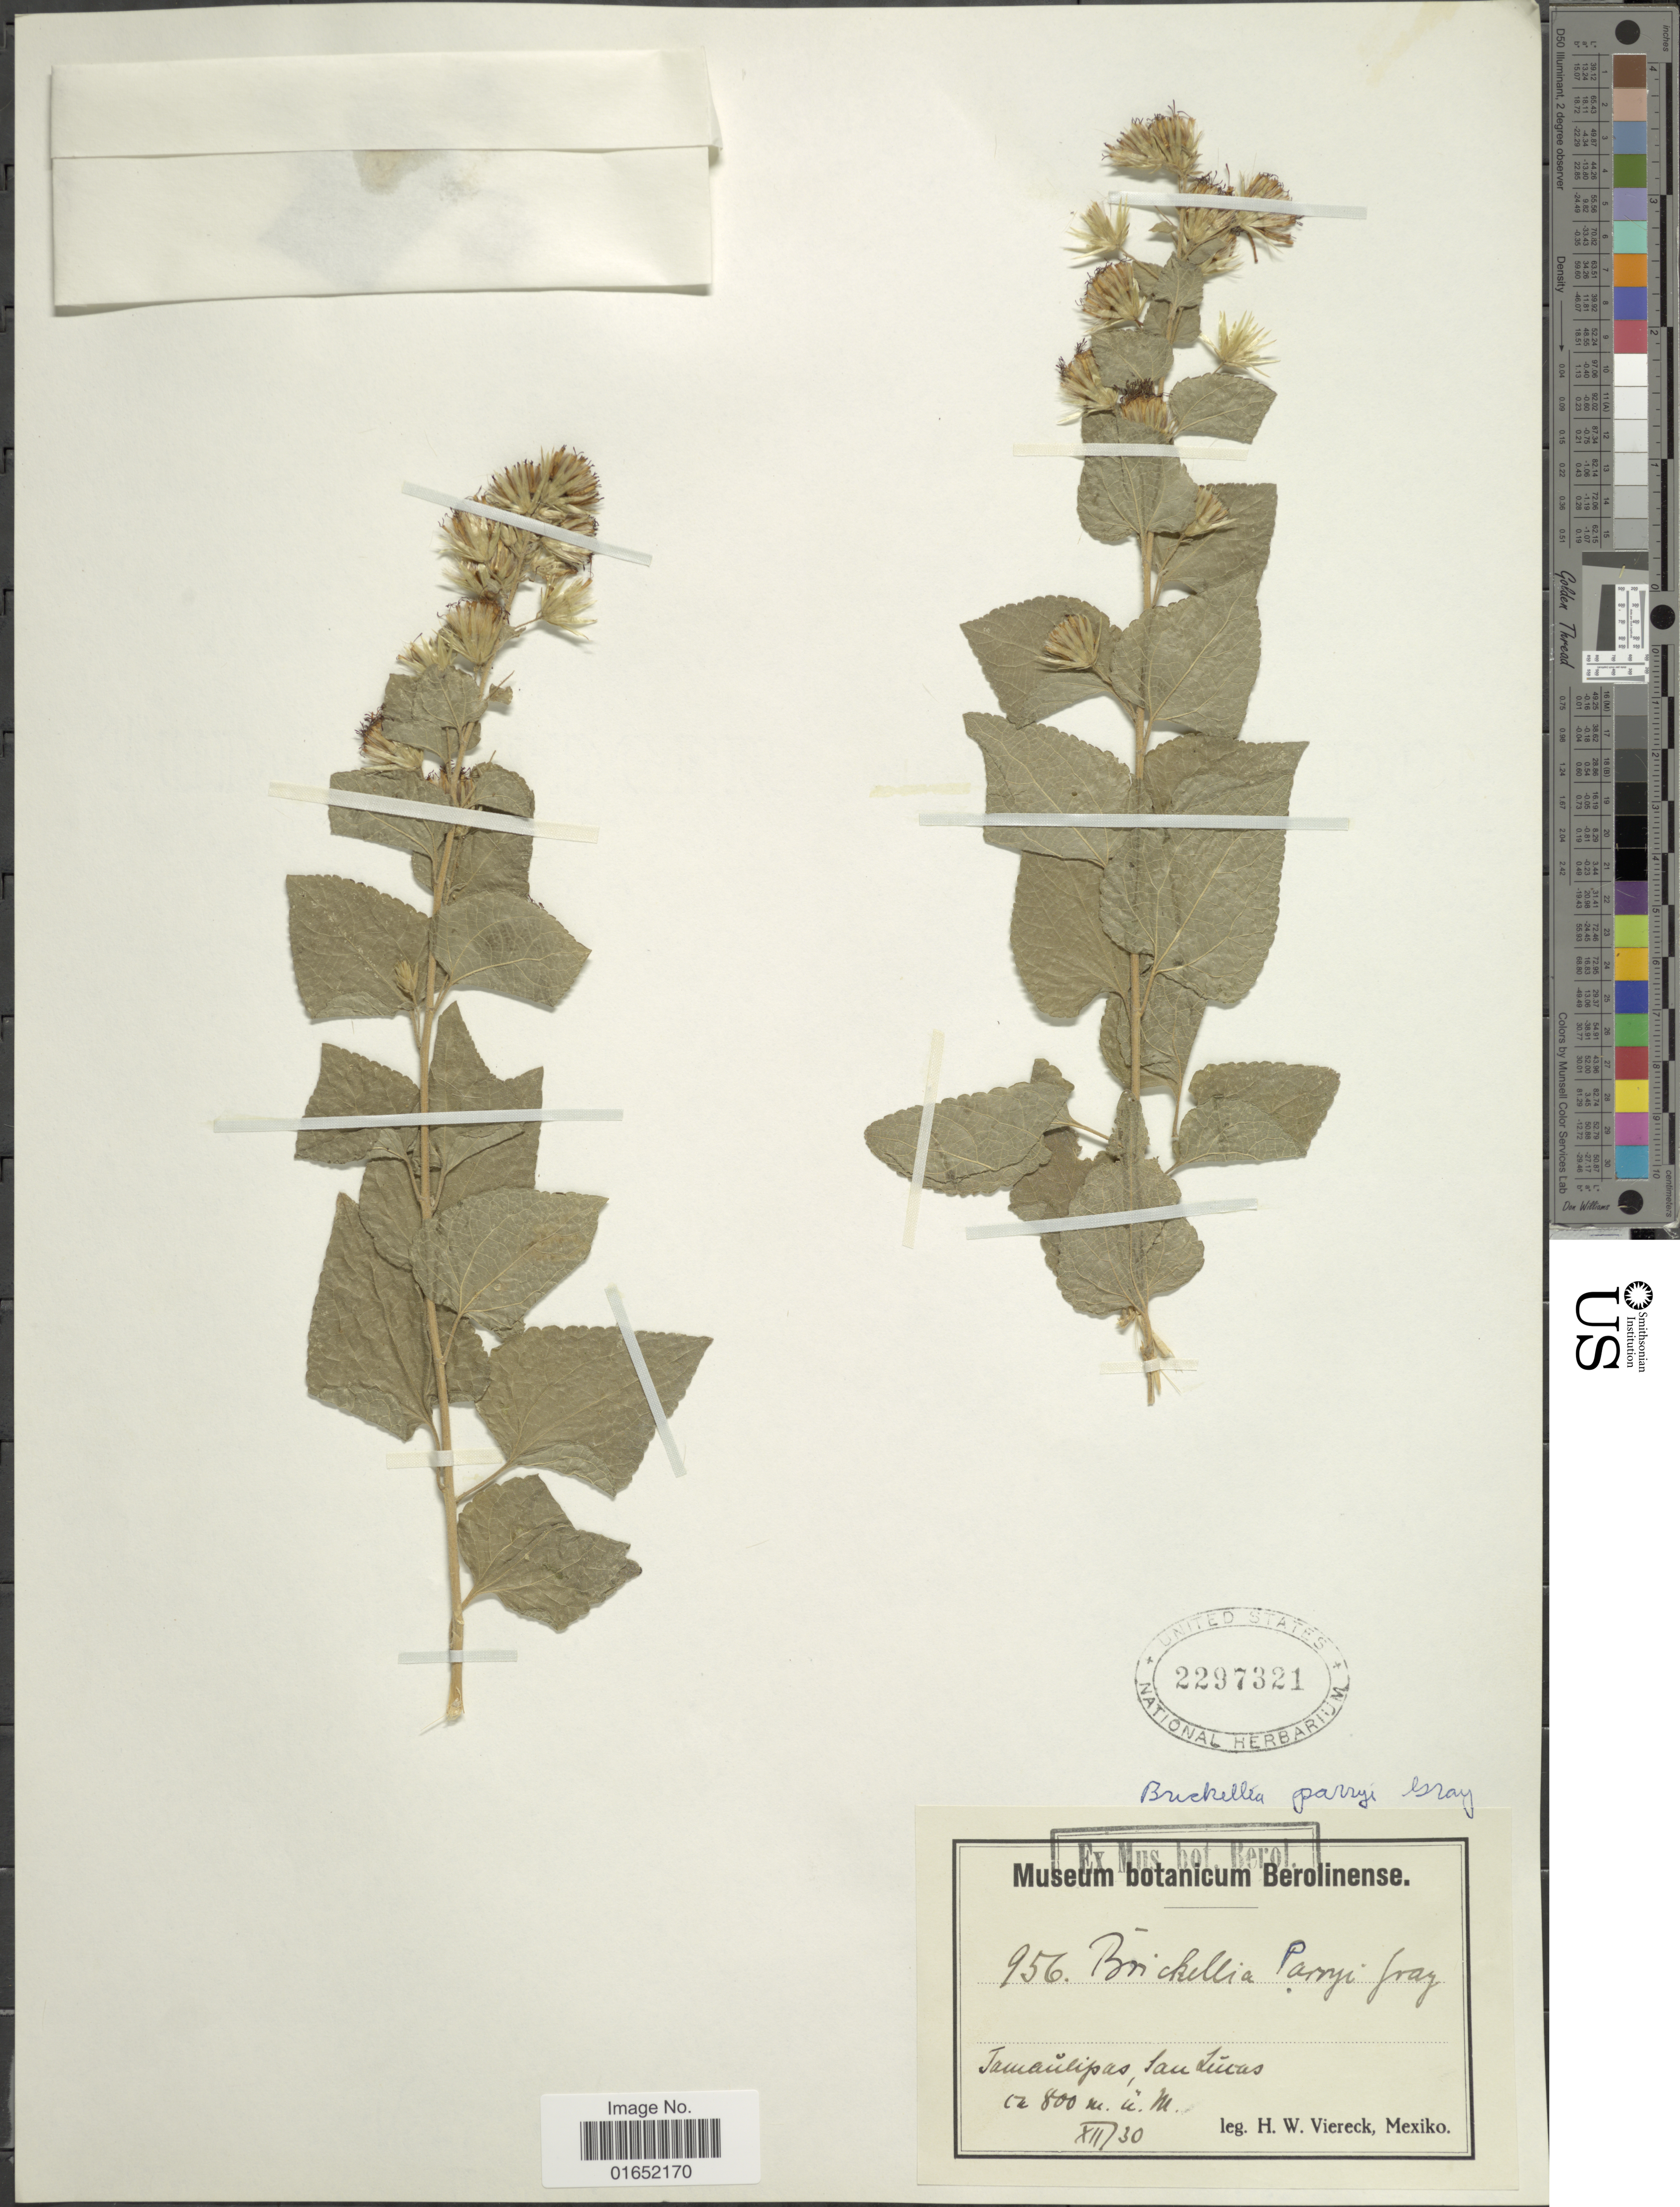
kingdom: Plantae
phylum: Tracheophyta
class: Magnoliopsida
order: Asterales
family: Asteraceae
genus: Brickellia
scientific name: Brickellia parryi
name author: A. Gray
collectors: H. W. Viereck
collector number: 956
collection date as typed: Transcribed d/m/y: /12/30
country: Mexico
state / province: Tamaulipas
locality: San Lucas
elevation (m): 800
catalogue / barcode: US 2297321